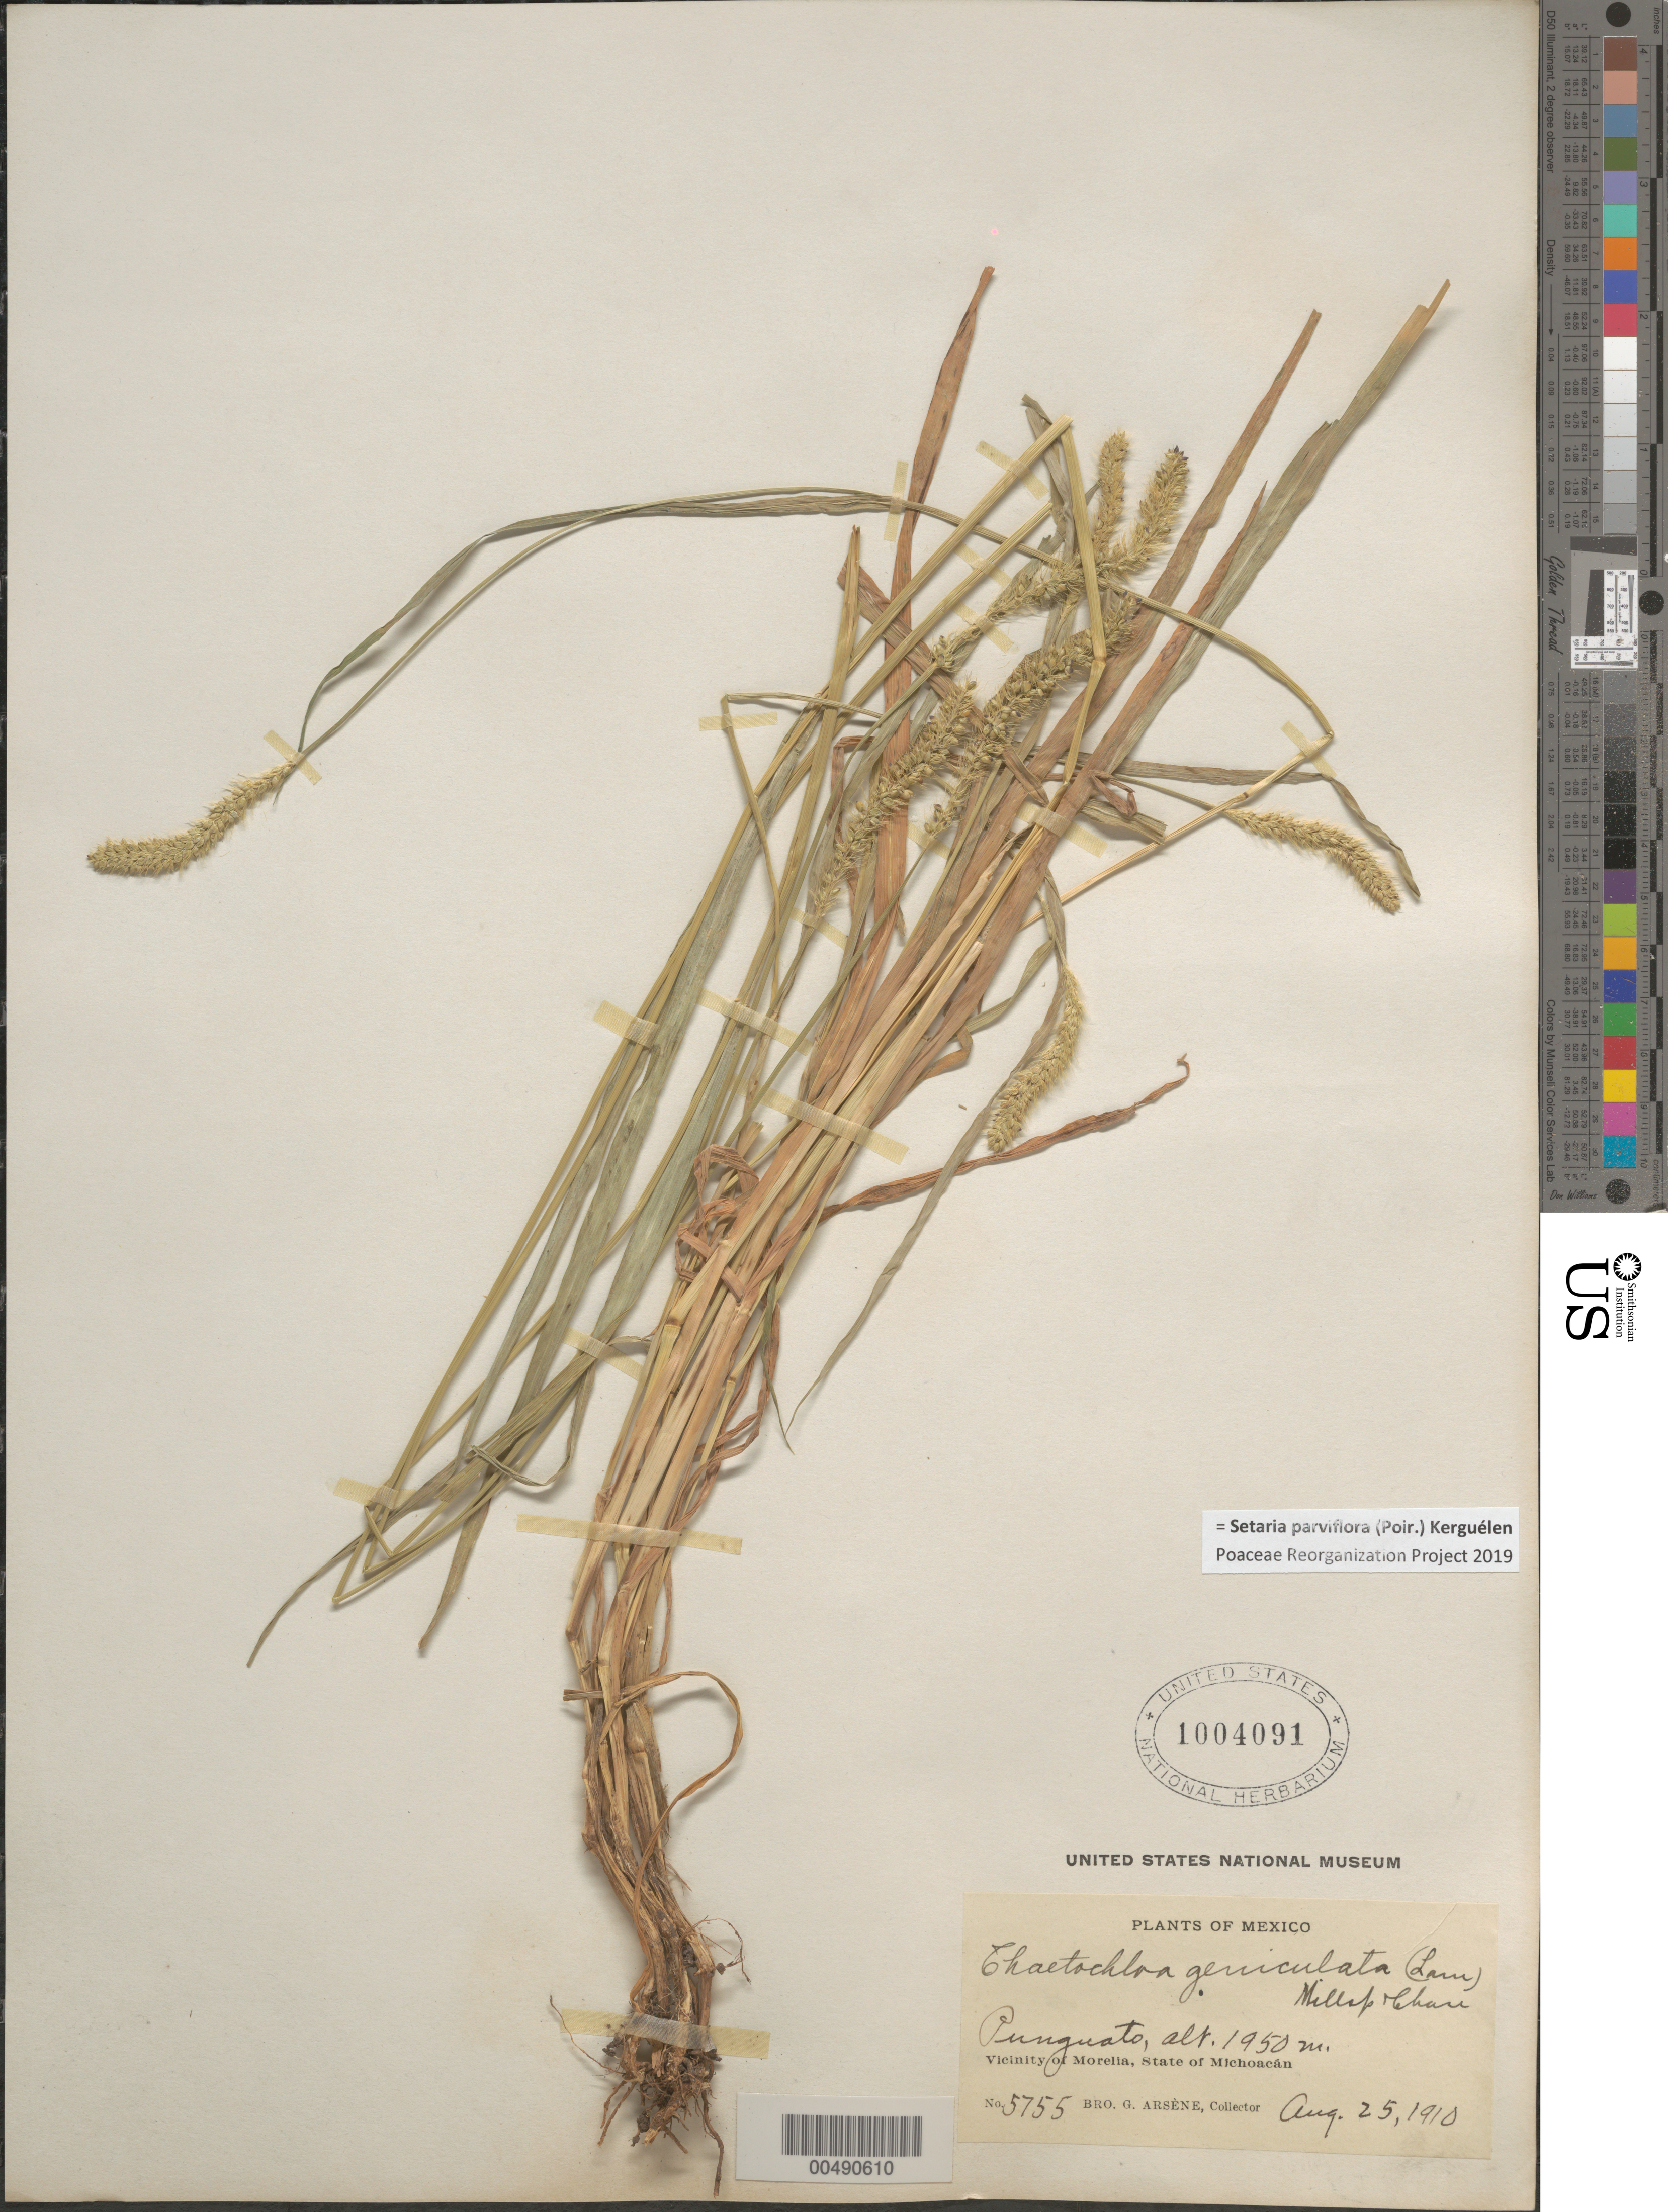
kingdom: Plantae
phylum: Tracheophyta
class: Liliopsida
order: Poales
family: Poaceae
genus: Setaria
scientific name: Setaria parviflora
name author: (Poir.) Kerguélen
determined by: Poaceae Reorganization Project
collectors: Bro. G. Arsène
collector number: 5755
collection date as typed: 25 Aug 1910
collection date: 1910-08-25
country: Mexico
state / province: Michoacán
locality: Punguato, vicinity of Morelia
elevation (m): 1950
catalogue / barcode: US 1004091